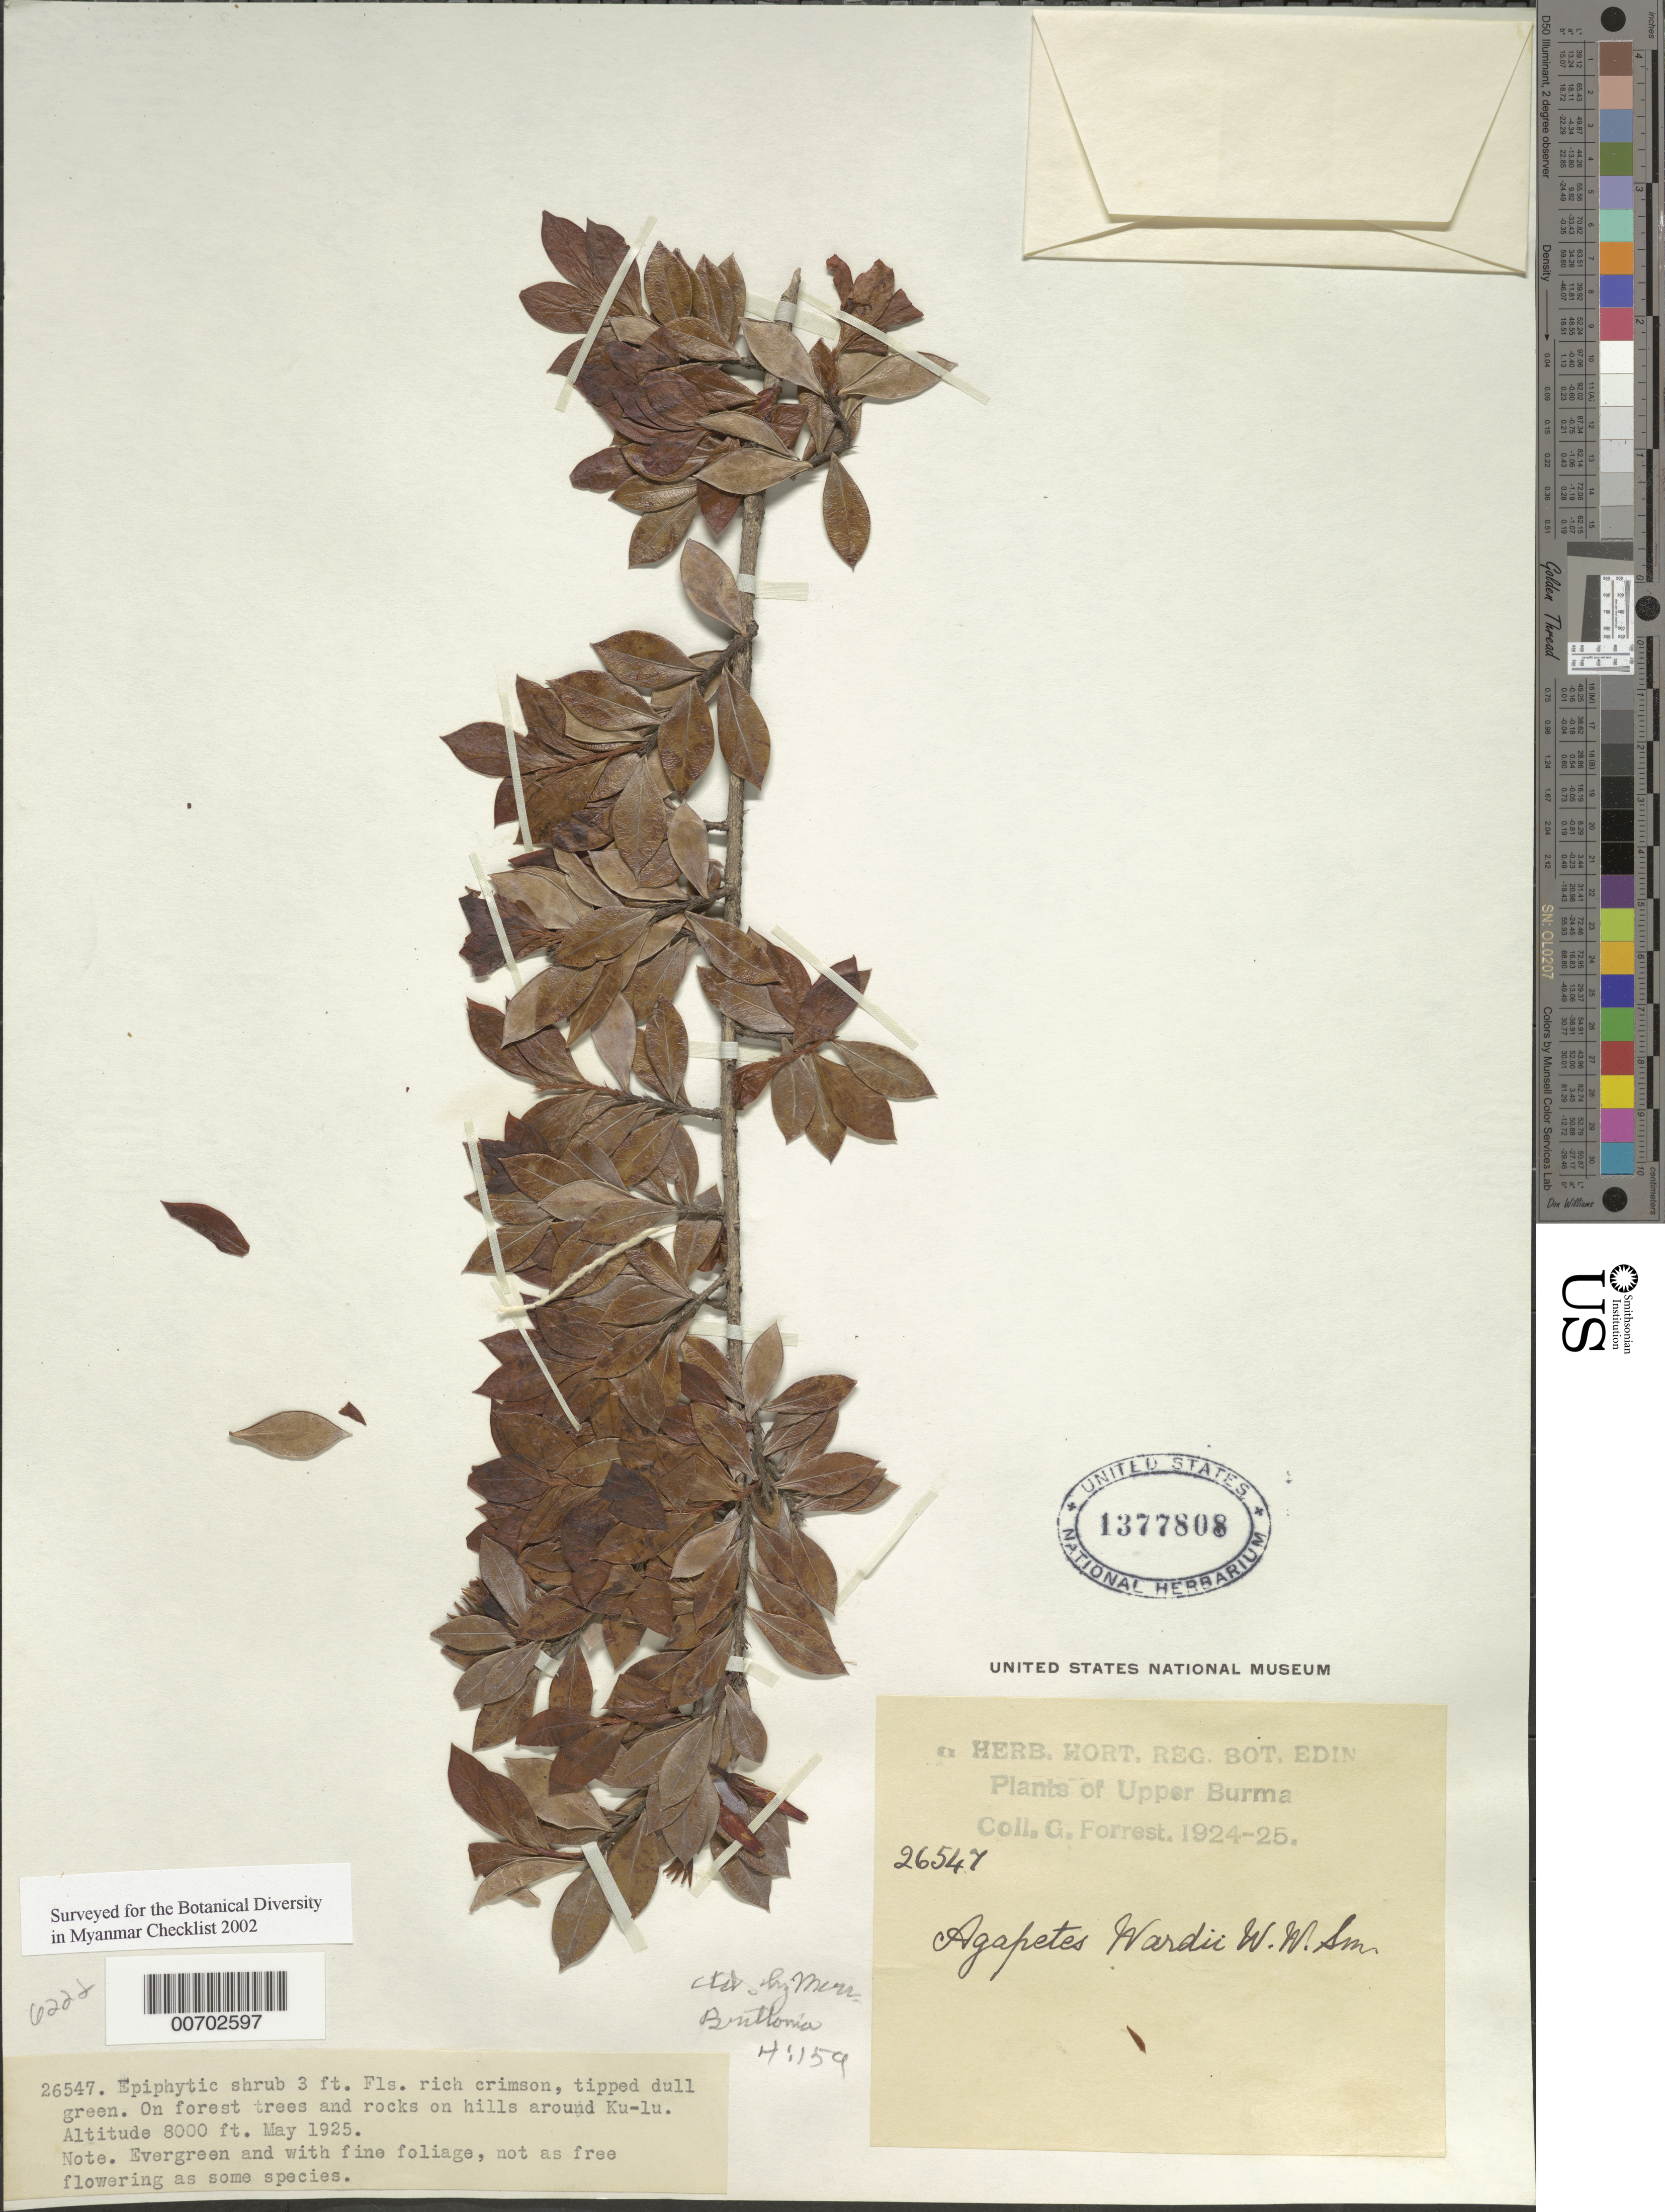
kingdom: Plantae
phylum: Tracheophyta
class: Magnoliopsida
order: Ericales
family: Ericaceae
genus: Agapetes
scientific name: Agapetes wardii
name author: W.W. Sm.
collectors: G. Forrest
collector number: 26547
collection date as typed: May 1925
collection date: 1925-05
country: Myanmar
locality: Ku-lu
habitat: On forest trees and rocks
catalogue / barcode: US 1377808